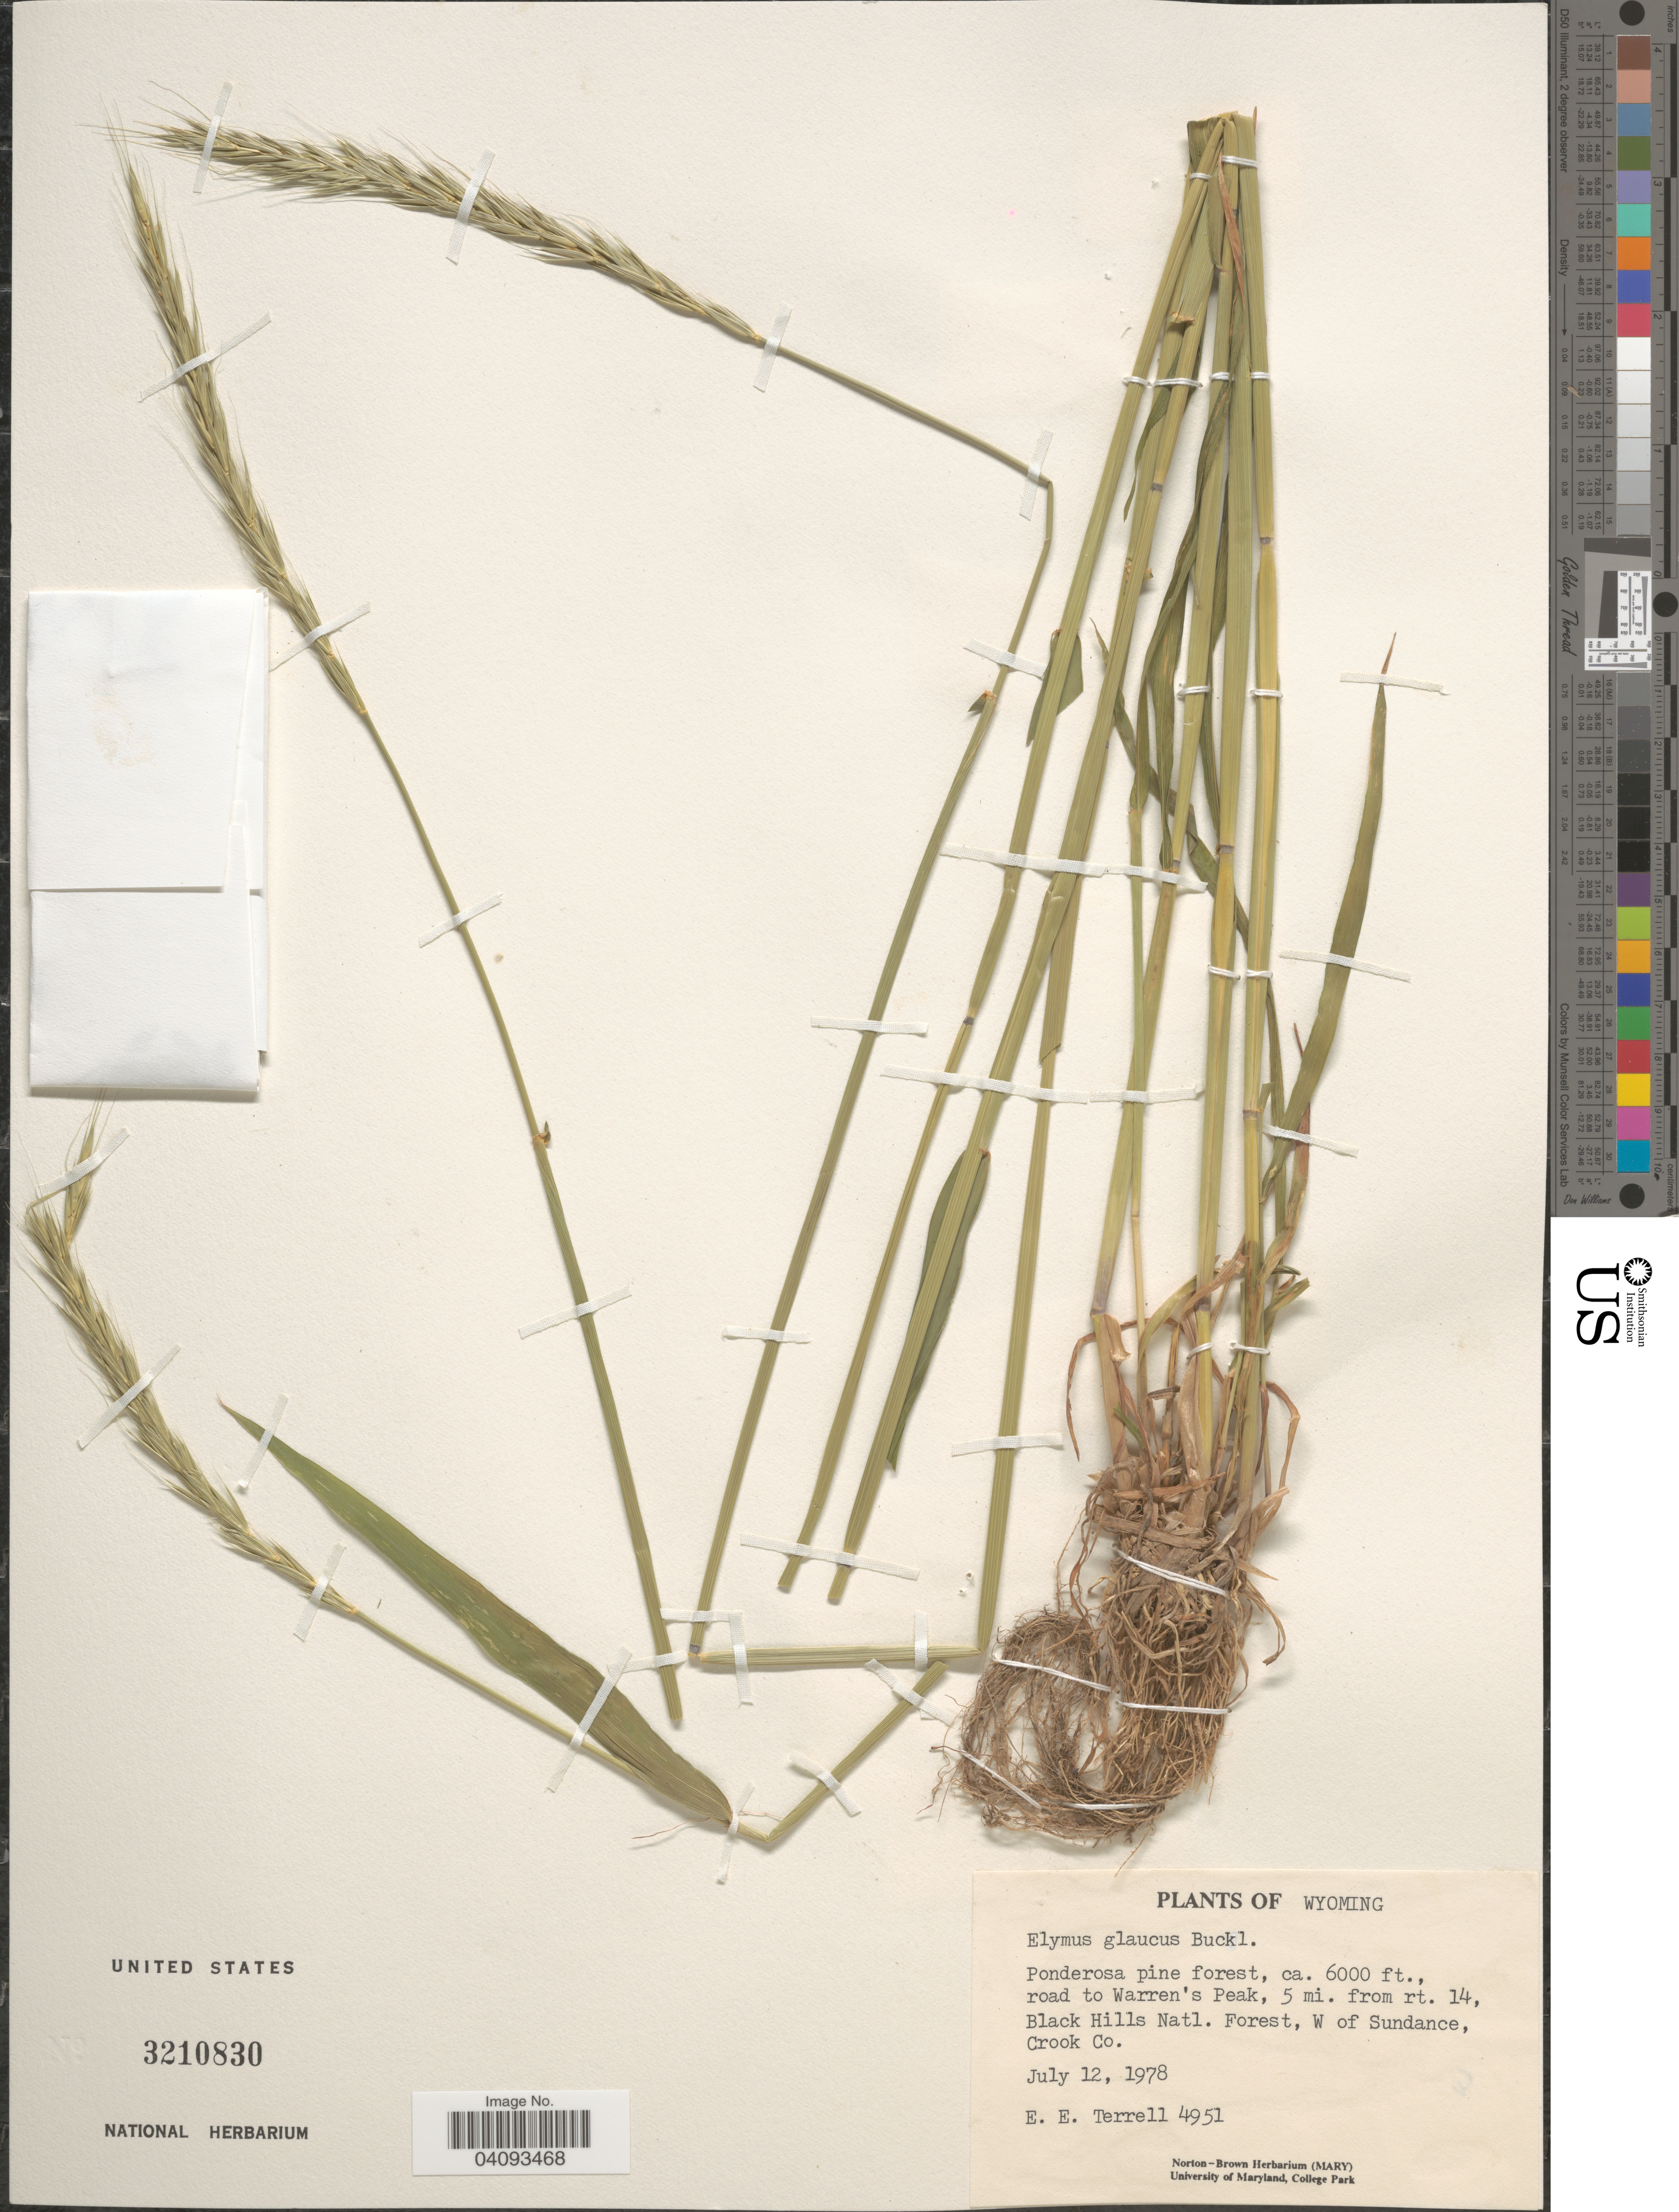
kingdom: Plantae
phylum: Tracheophyta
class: Liliopsida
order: Poales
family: Poaceae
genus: Elymus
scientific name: Elymus glaucus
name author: Buckley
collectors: E. E. Terrell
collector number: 4951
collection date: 1978-07-12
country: United States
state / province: Wyoming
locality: Poderosa pine forest, road to Warren's Peak, 5 mi. from rt. 14, Black Hills Natl. Forest, W of Sundace, Crook Co.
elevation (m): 1829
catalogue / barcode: US 3210830